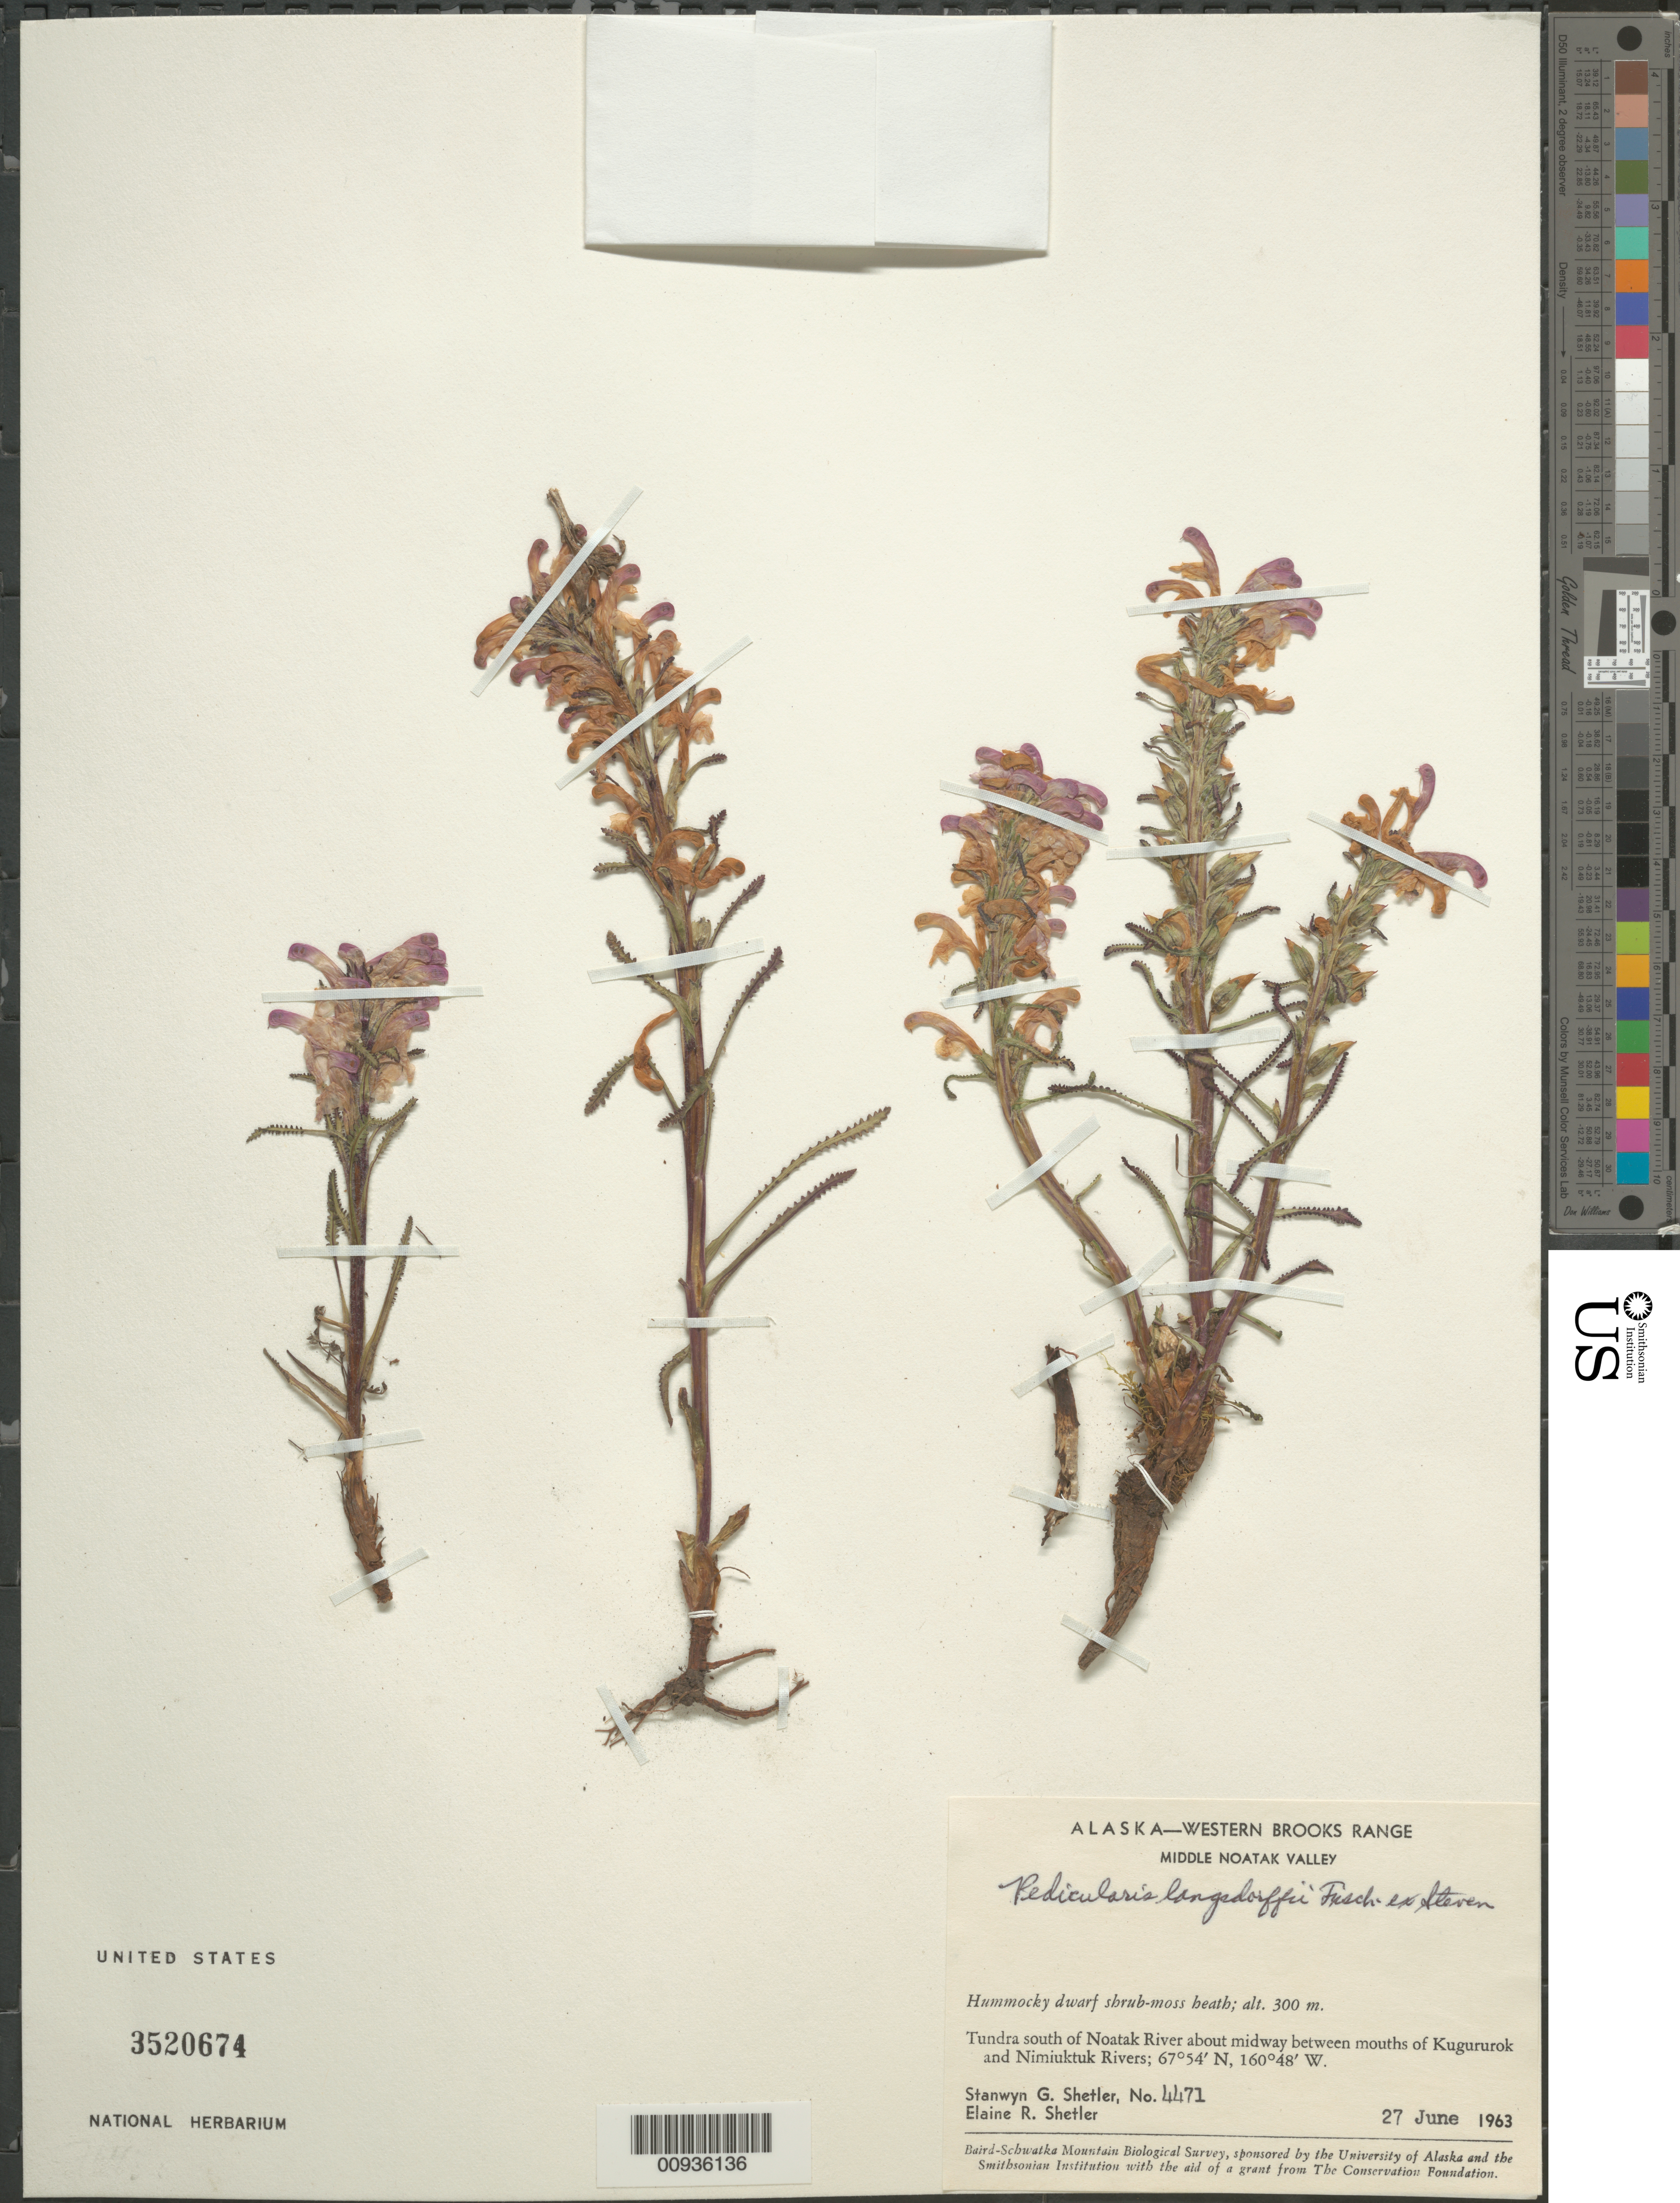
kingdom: Plantae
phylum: Tracheophyta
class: Magnoliopsida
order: Lamiales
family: Orobanchaceae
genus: Pedicularis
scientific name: Pedicularis langsdorffii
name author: Fisch. ex Steven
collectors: S. Shetler & E. R. Shetler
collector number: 4471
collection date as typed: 27 Jun 1963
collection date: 1963-06-27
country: United States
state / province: Alaska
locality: S of Noatak River about midway between mouths of Kugururok and Nimiuktuk Rivers. Western Brooks Range, Middle Noatak Valley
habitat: Tundra. Hummocky dwarf shrub-moss heath.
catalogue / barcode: US 3520674